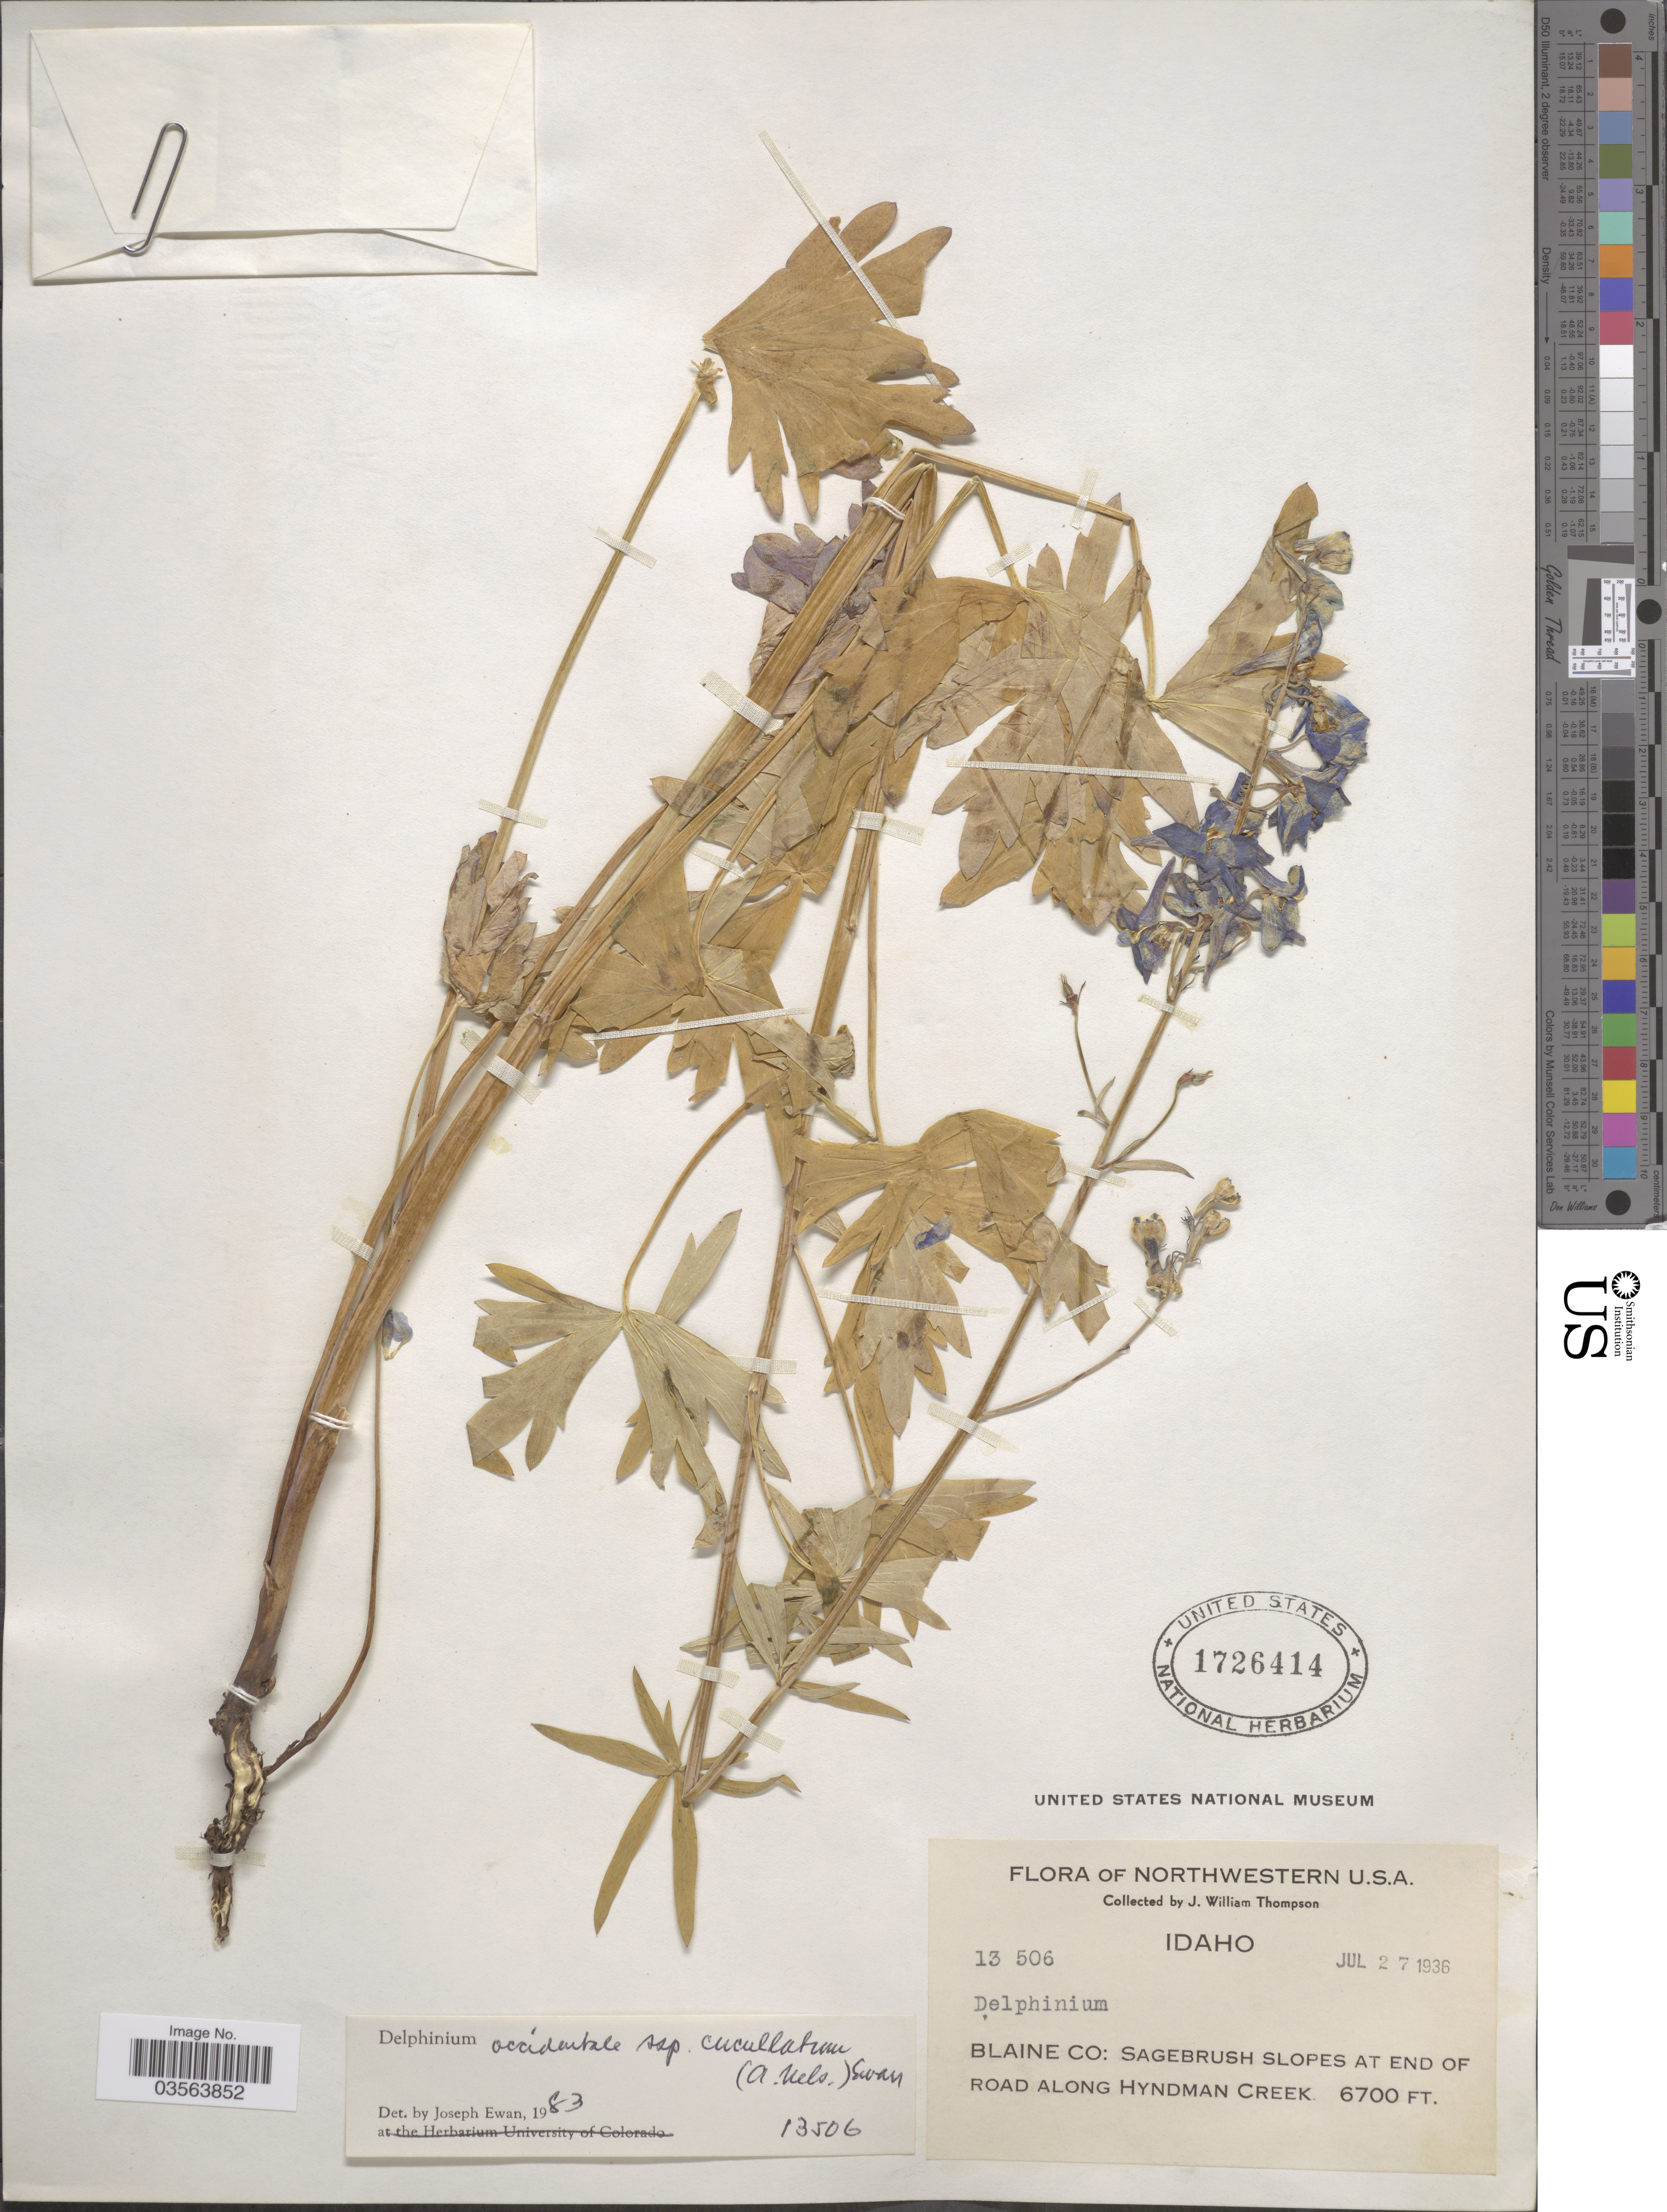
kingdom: Plantae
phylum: Tracheophyta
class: Magnoliopsida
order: Ranunculales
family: Ranunculaceae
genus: Delphinium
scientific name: Delphinium x occidentale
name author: (S. Watson) S. Watson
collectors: J. W. Thompson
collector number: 13506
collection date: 1936-07-27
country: United States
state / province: Idaho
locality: Blaine Co: Sagebrush slopes at end of road along Hyndman Creek.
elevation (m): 2042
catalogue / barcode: US 1726414